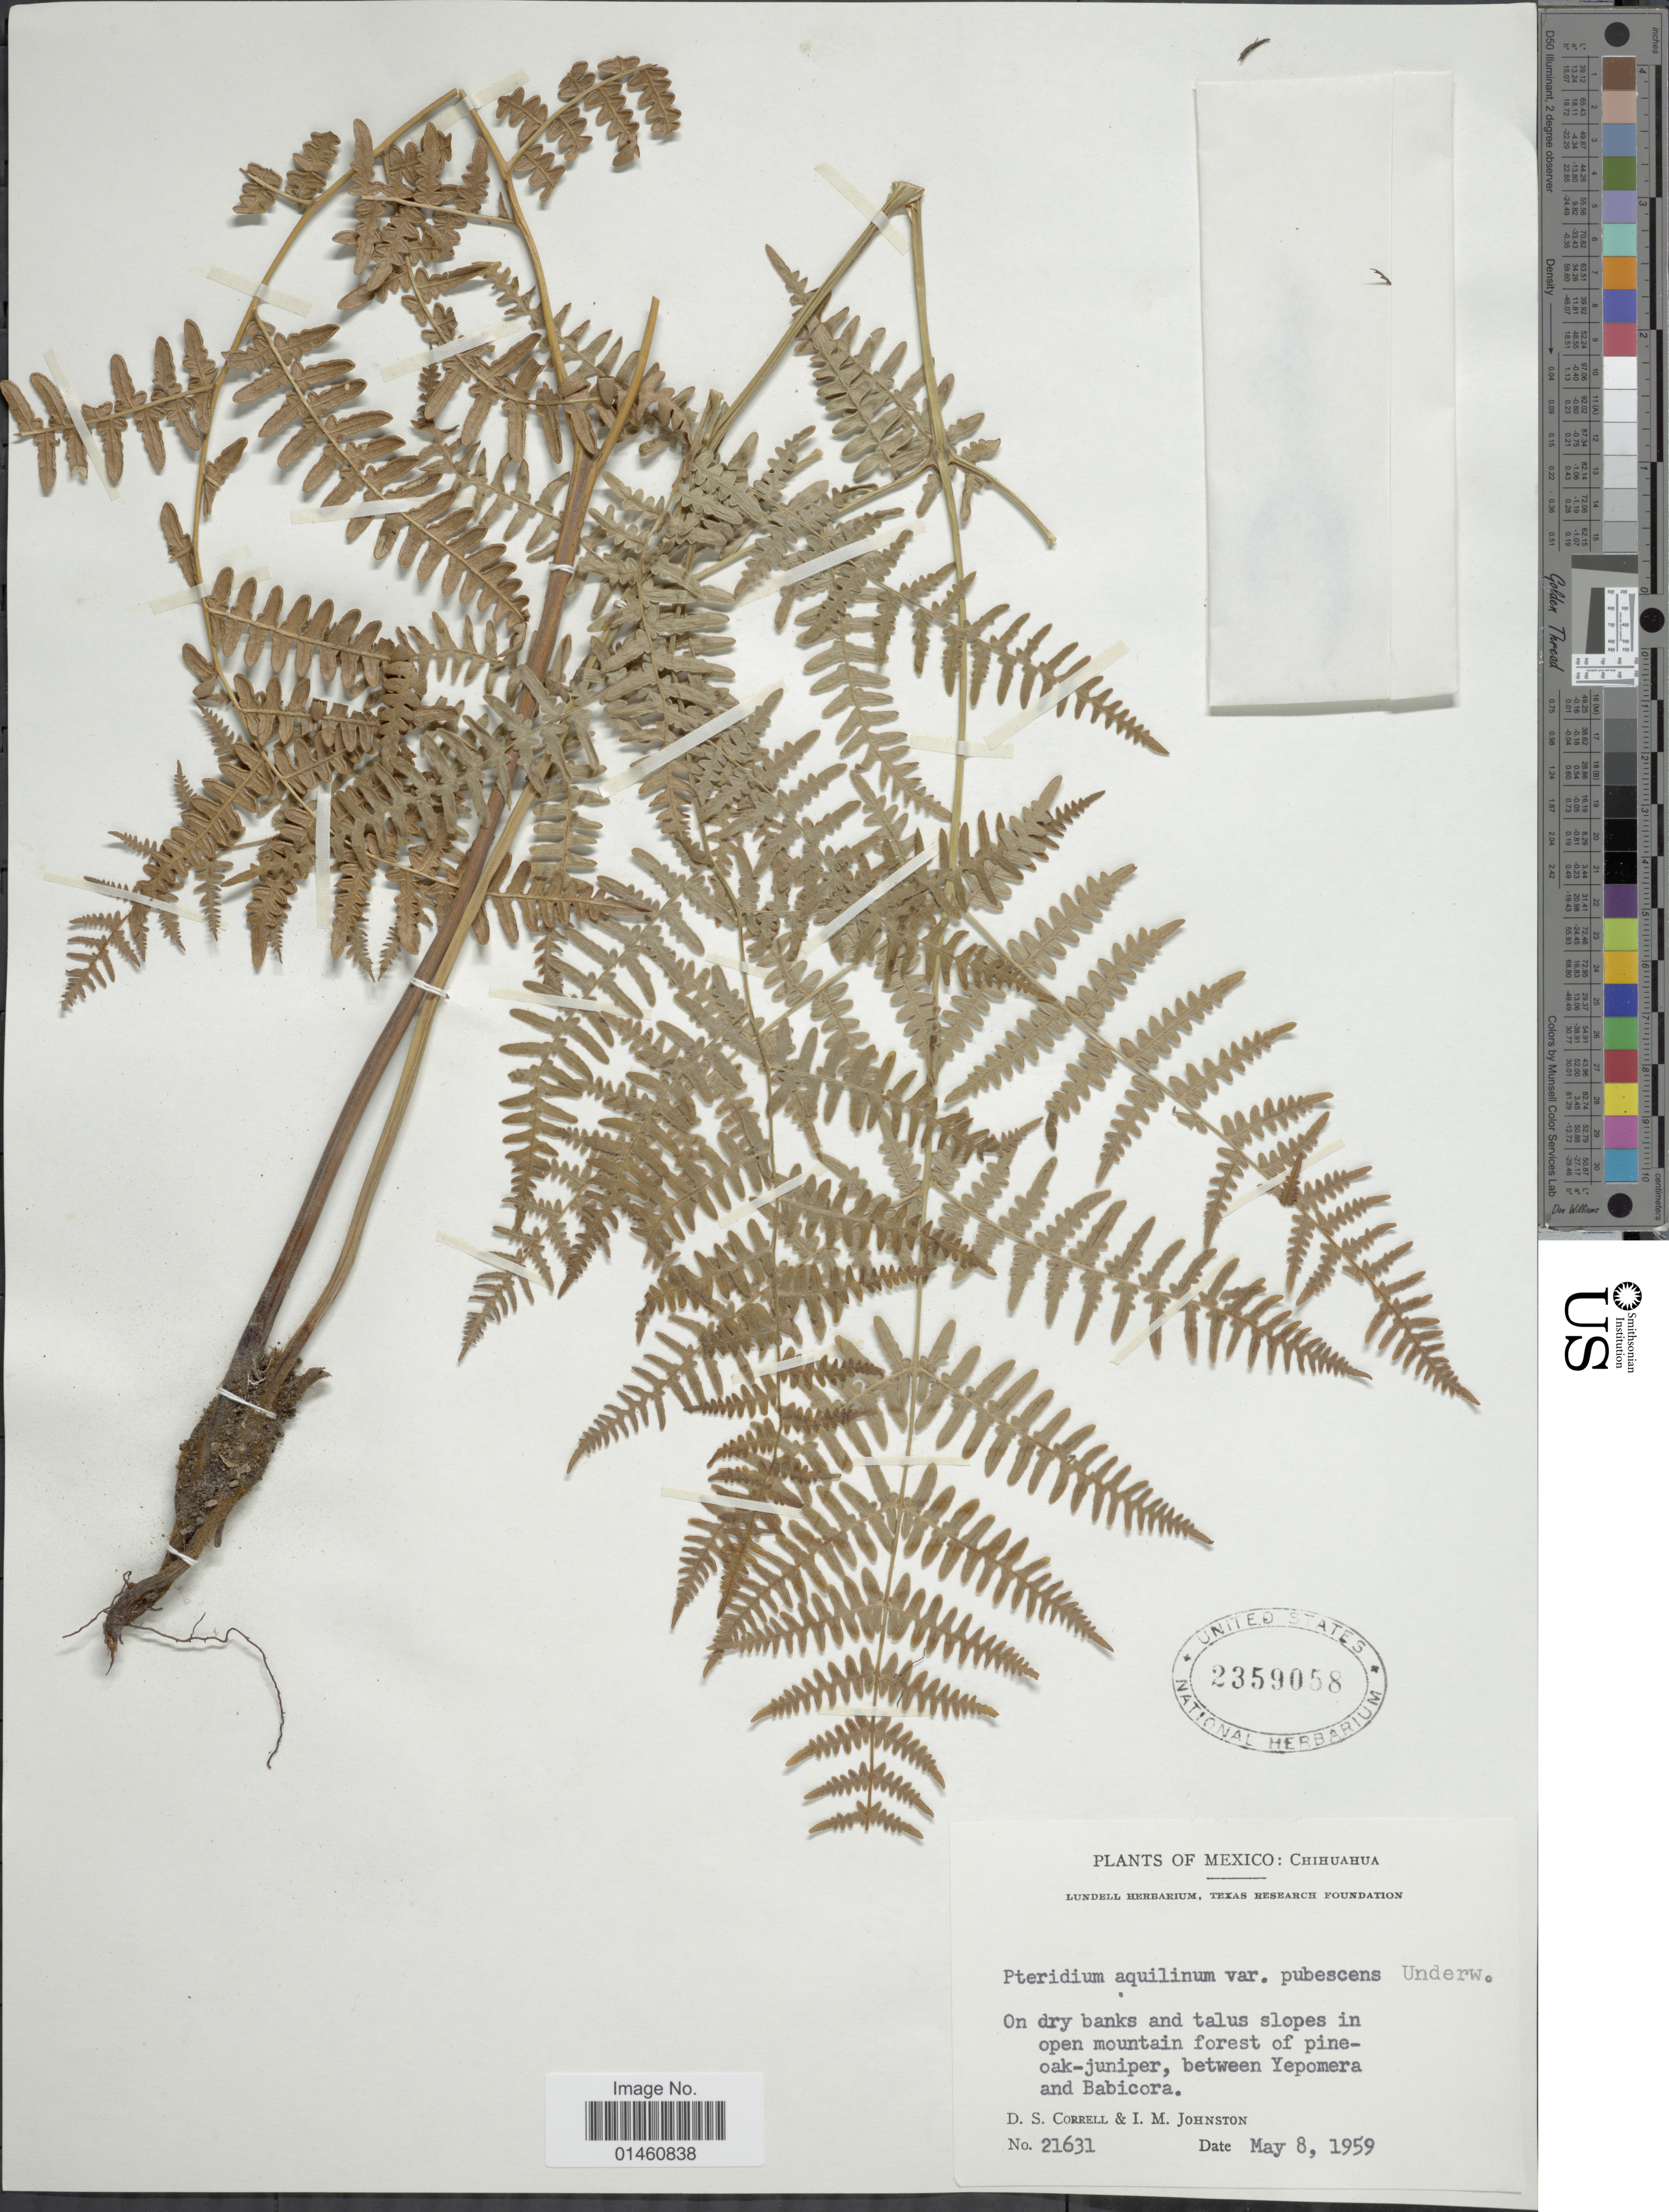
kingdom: Plantae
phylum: Tracheophyta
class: Polypodiopsida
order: Polypodiales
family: Dennstaedtiaceae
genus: Pteridium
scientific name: Pteridium pubescens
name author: (Underw.) Christenh.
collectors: D. S. Correll & I.M. Johnston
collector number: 21631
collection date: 1959-05-08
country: Mexico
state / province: Chihuahua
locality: Between Yepomera and Babicora.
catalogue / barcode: US 2359058